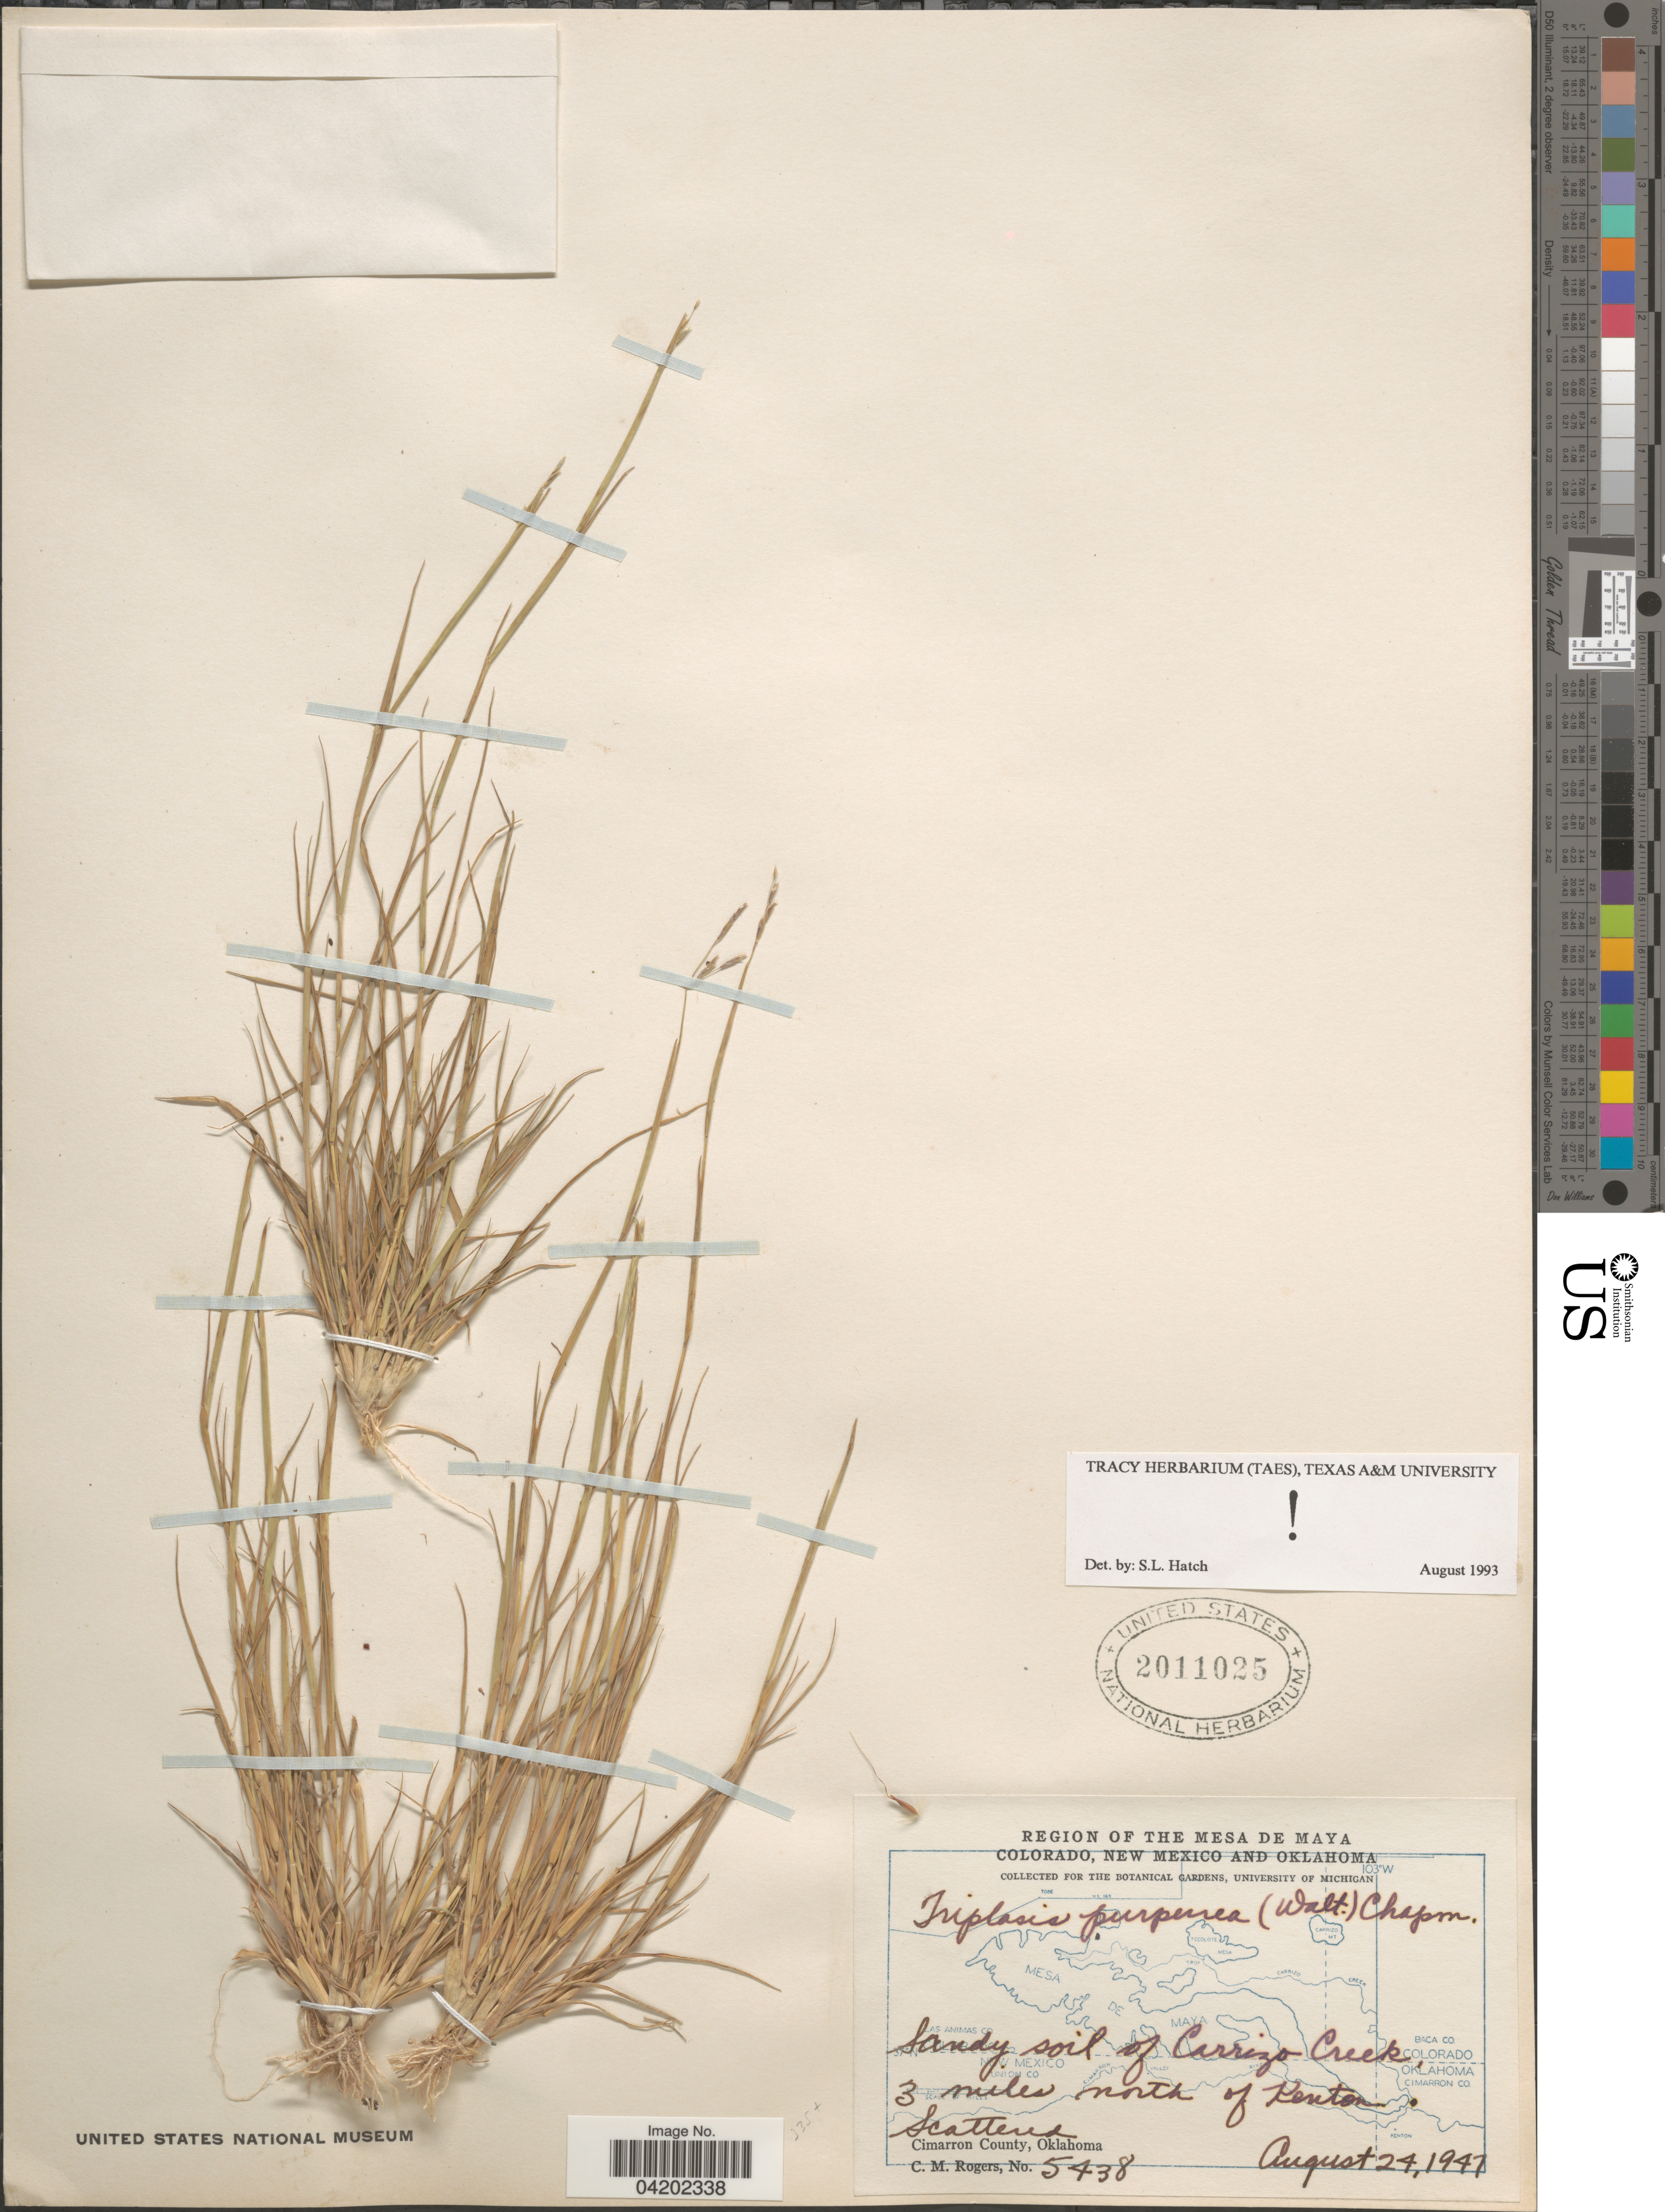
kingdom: Plantae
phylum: Tracheophyta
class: Liliopsida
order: Poales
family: Poaceae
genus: Triplasis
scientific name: Triplasis purpurea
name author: (Walter) Chapm.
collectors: C. M. Rogers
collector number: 5438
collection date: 1941-08-24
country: United States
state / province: Oklahoma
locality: Region of the Mesa de Maya. Sandy soil of Carrizo Creek, 3 miles north of Kenton. Cimarron County.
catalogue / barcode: US 2011025